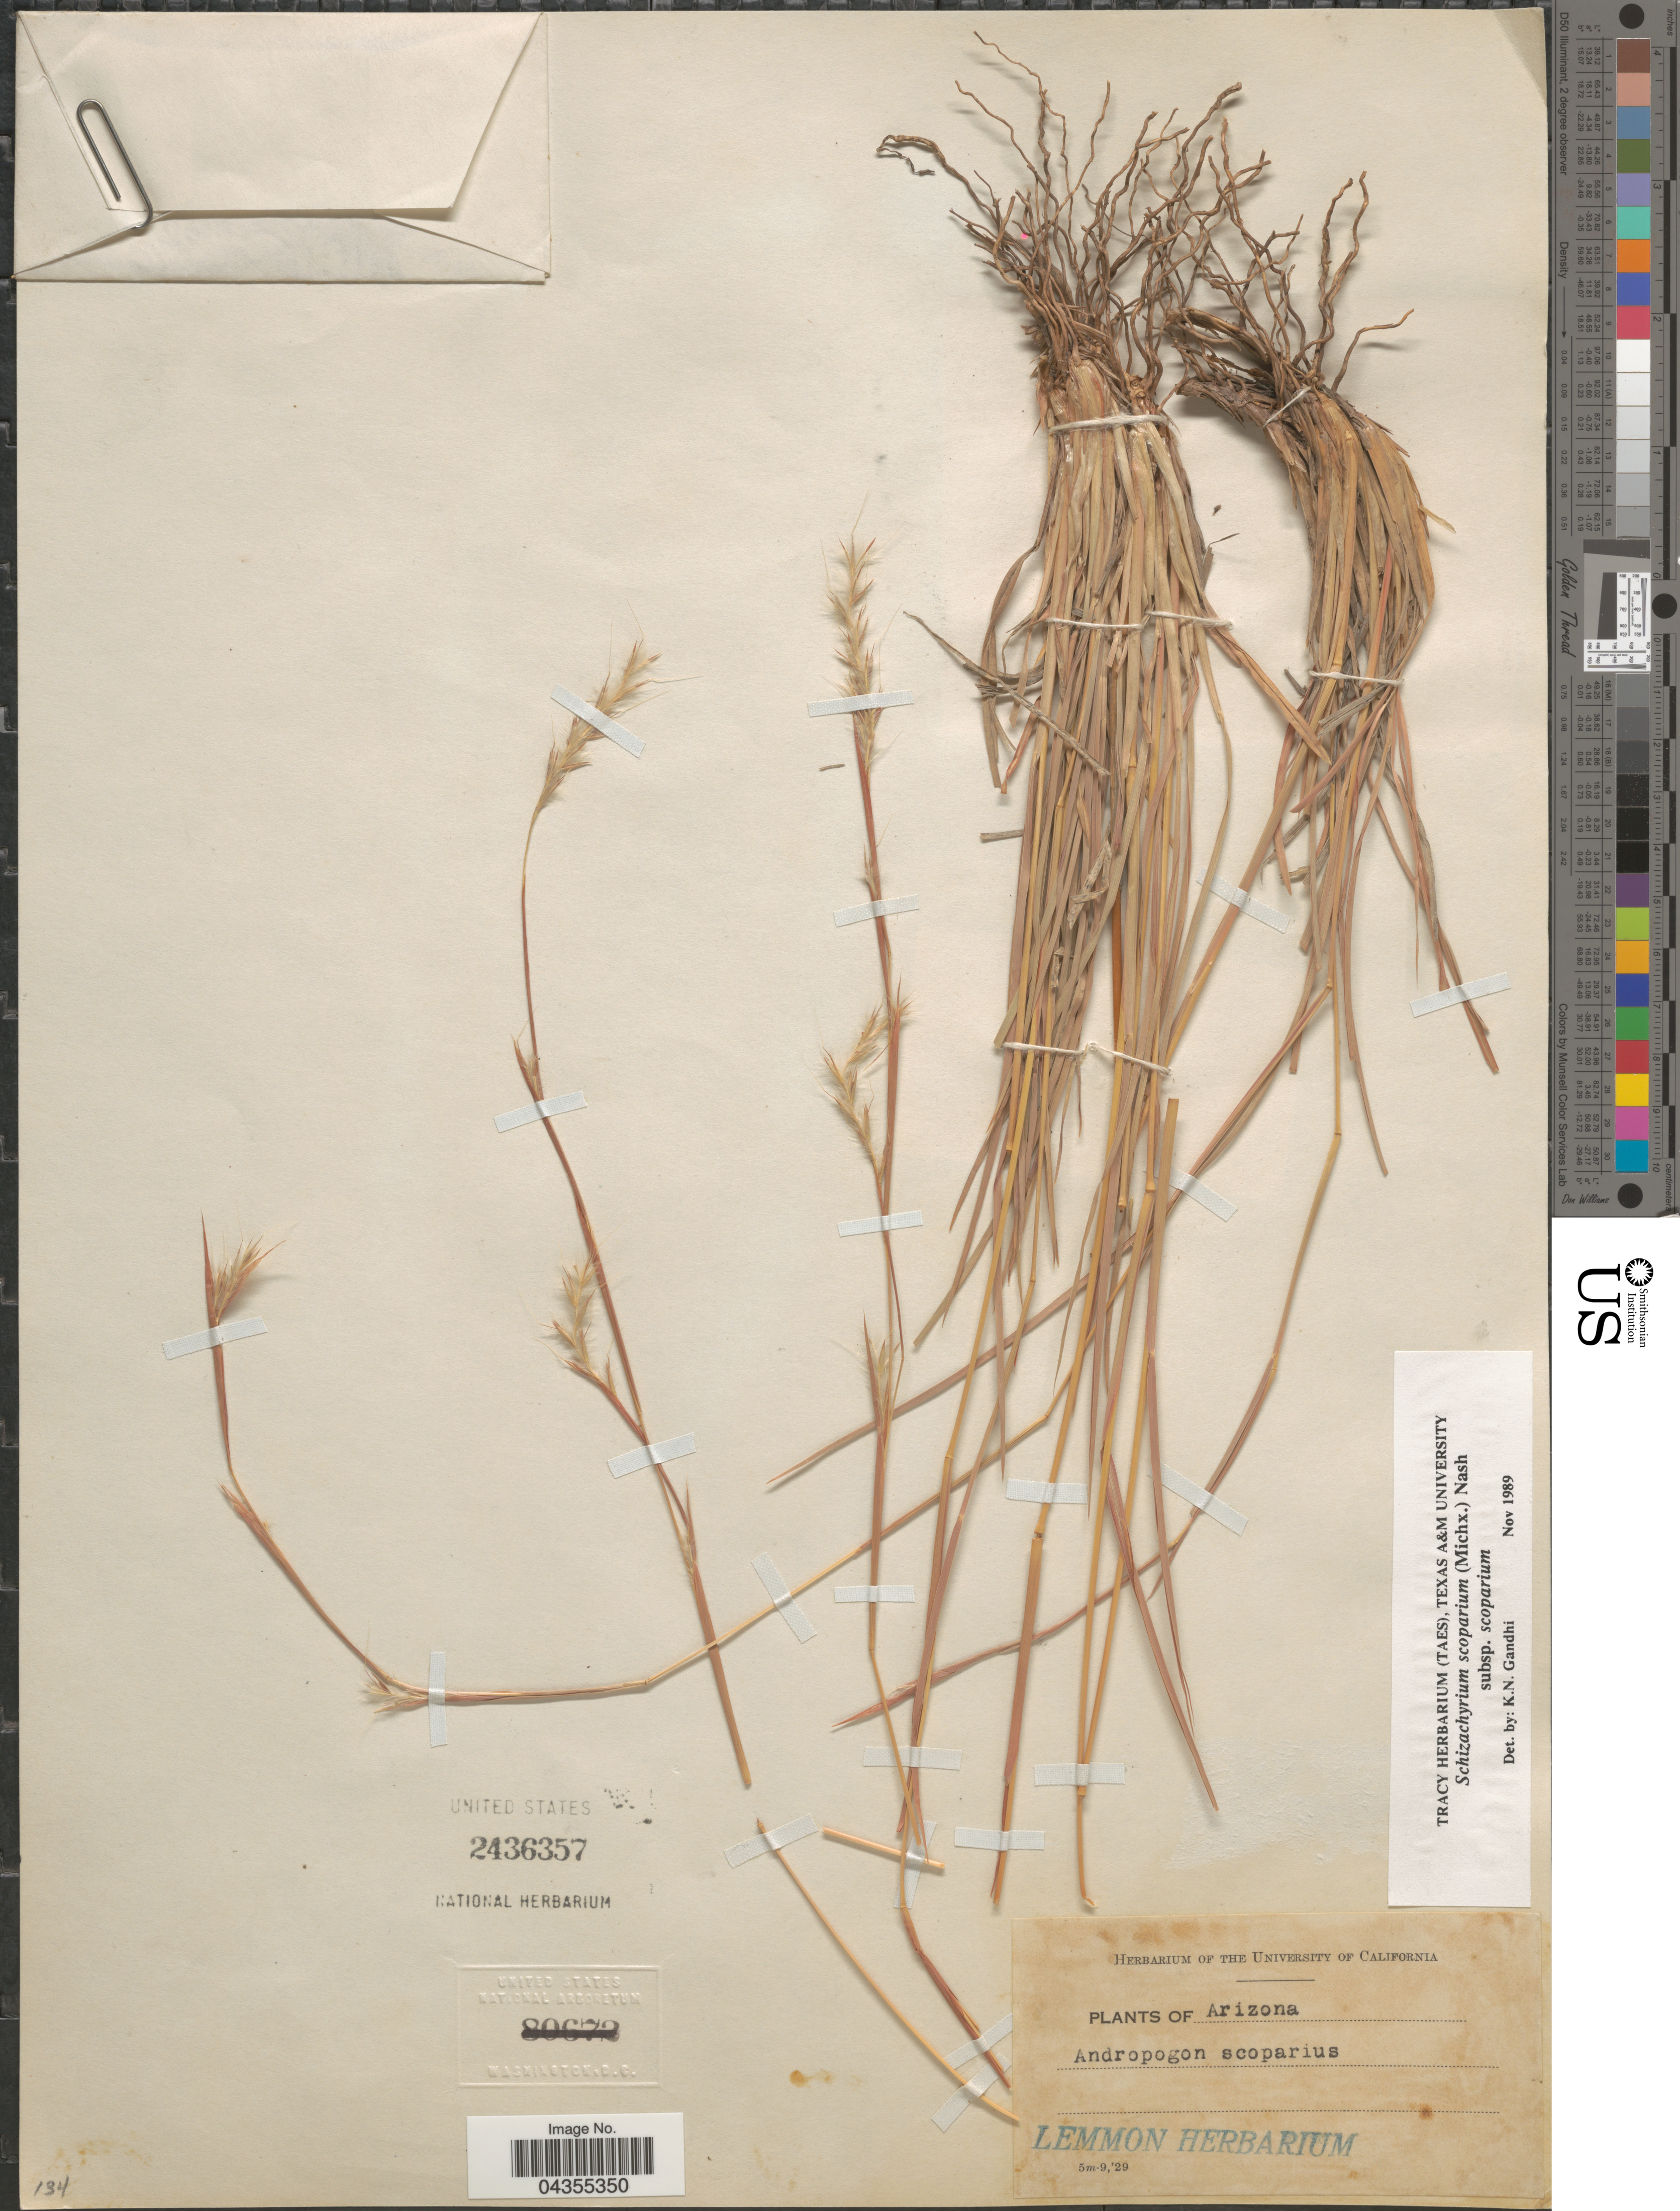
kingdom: Plantae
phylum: Tracheophyta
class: Liliopsida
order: Poales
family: Poaceae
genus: Schizachyrium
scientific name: Schizachyrium scoparium var. scoparium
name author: (Michx.) Nash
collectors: ex herb. Lemmon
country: United States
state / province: Arizona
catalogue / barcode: US 2436357